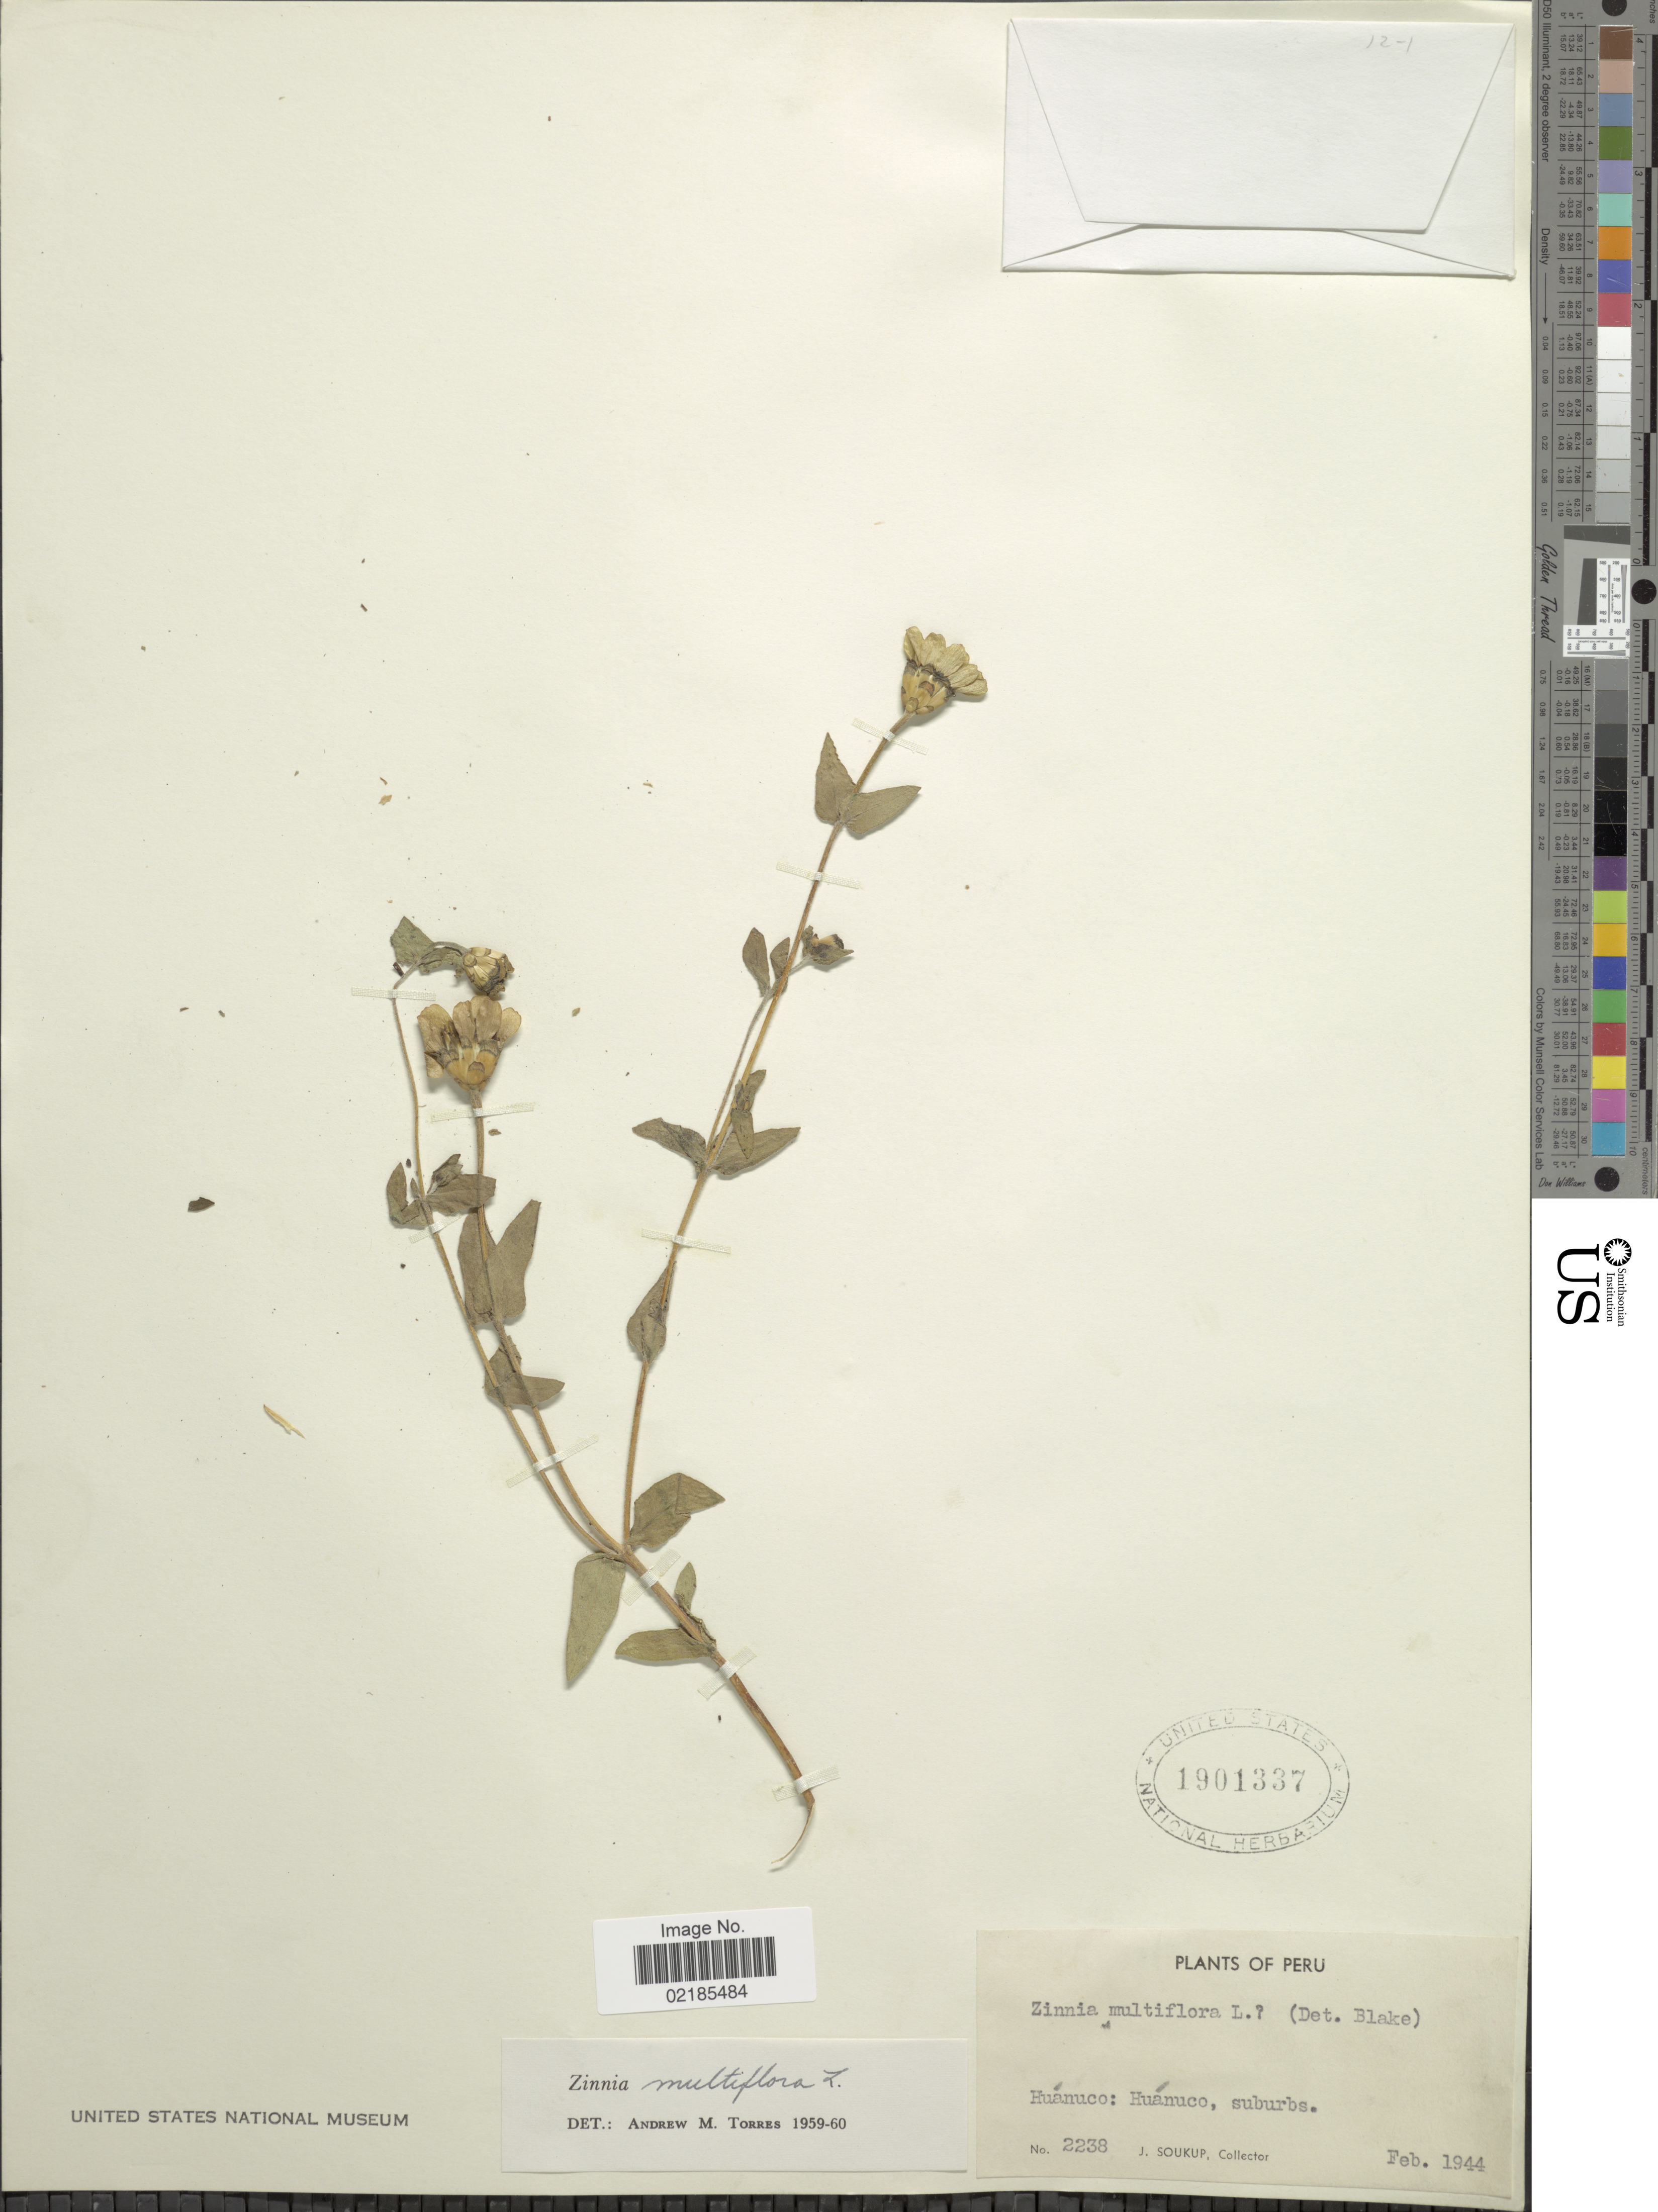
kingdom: Plantae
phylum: Tracheophyta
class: Magnoliopsida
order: Asterales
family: Asteraceae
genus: Zinnia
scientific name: Zinnia multiflora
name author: L.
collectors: J. Soukup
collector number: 2238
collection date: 1944-02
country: Peru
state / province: Huánuco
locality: Huanuco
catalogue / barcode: US 1901337